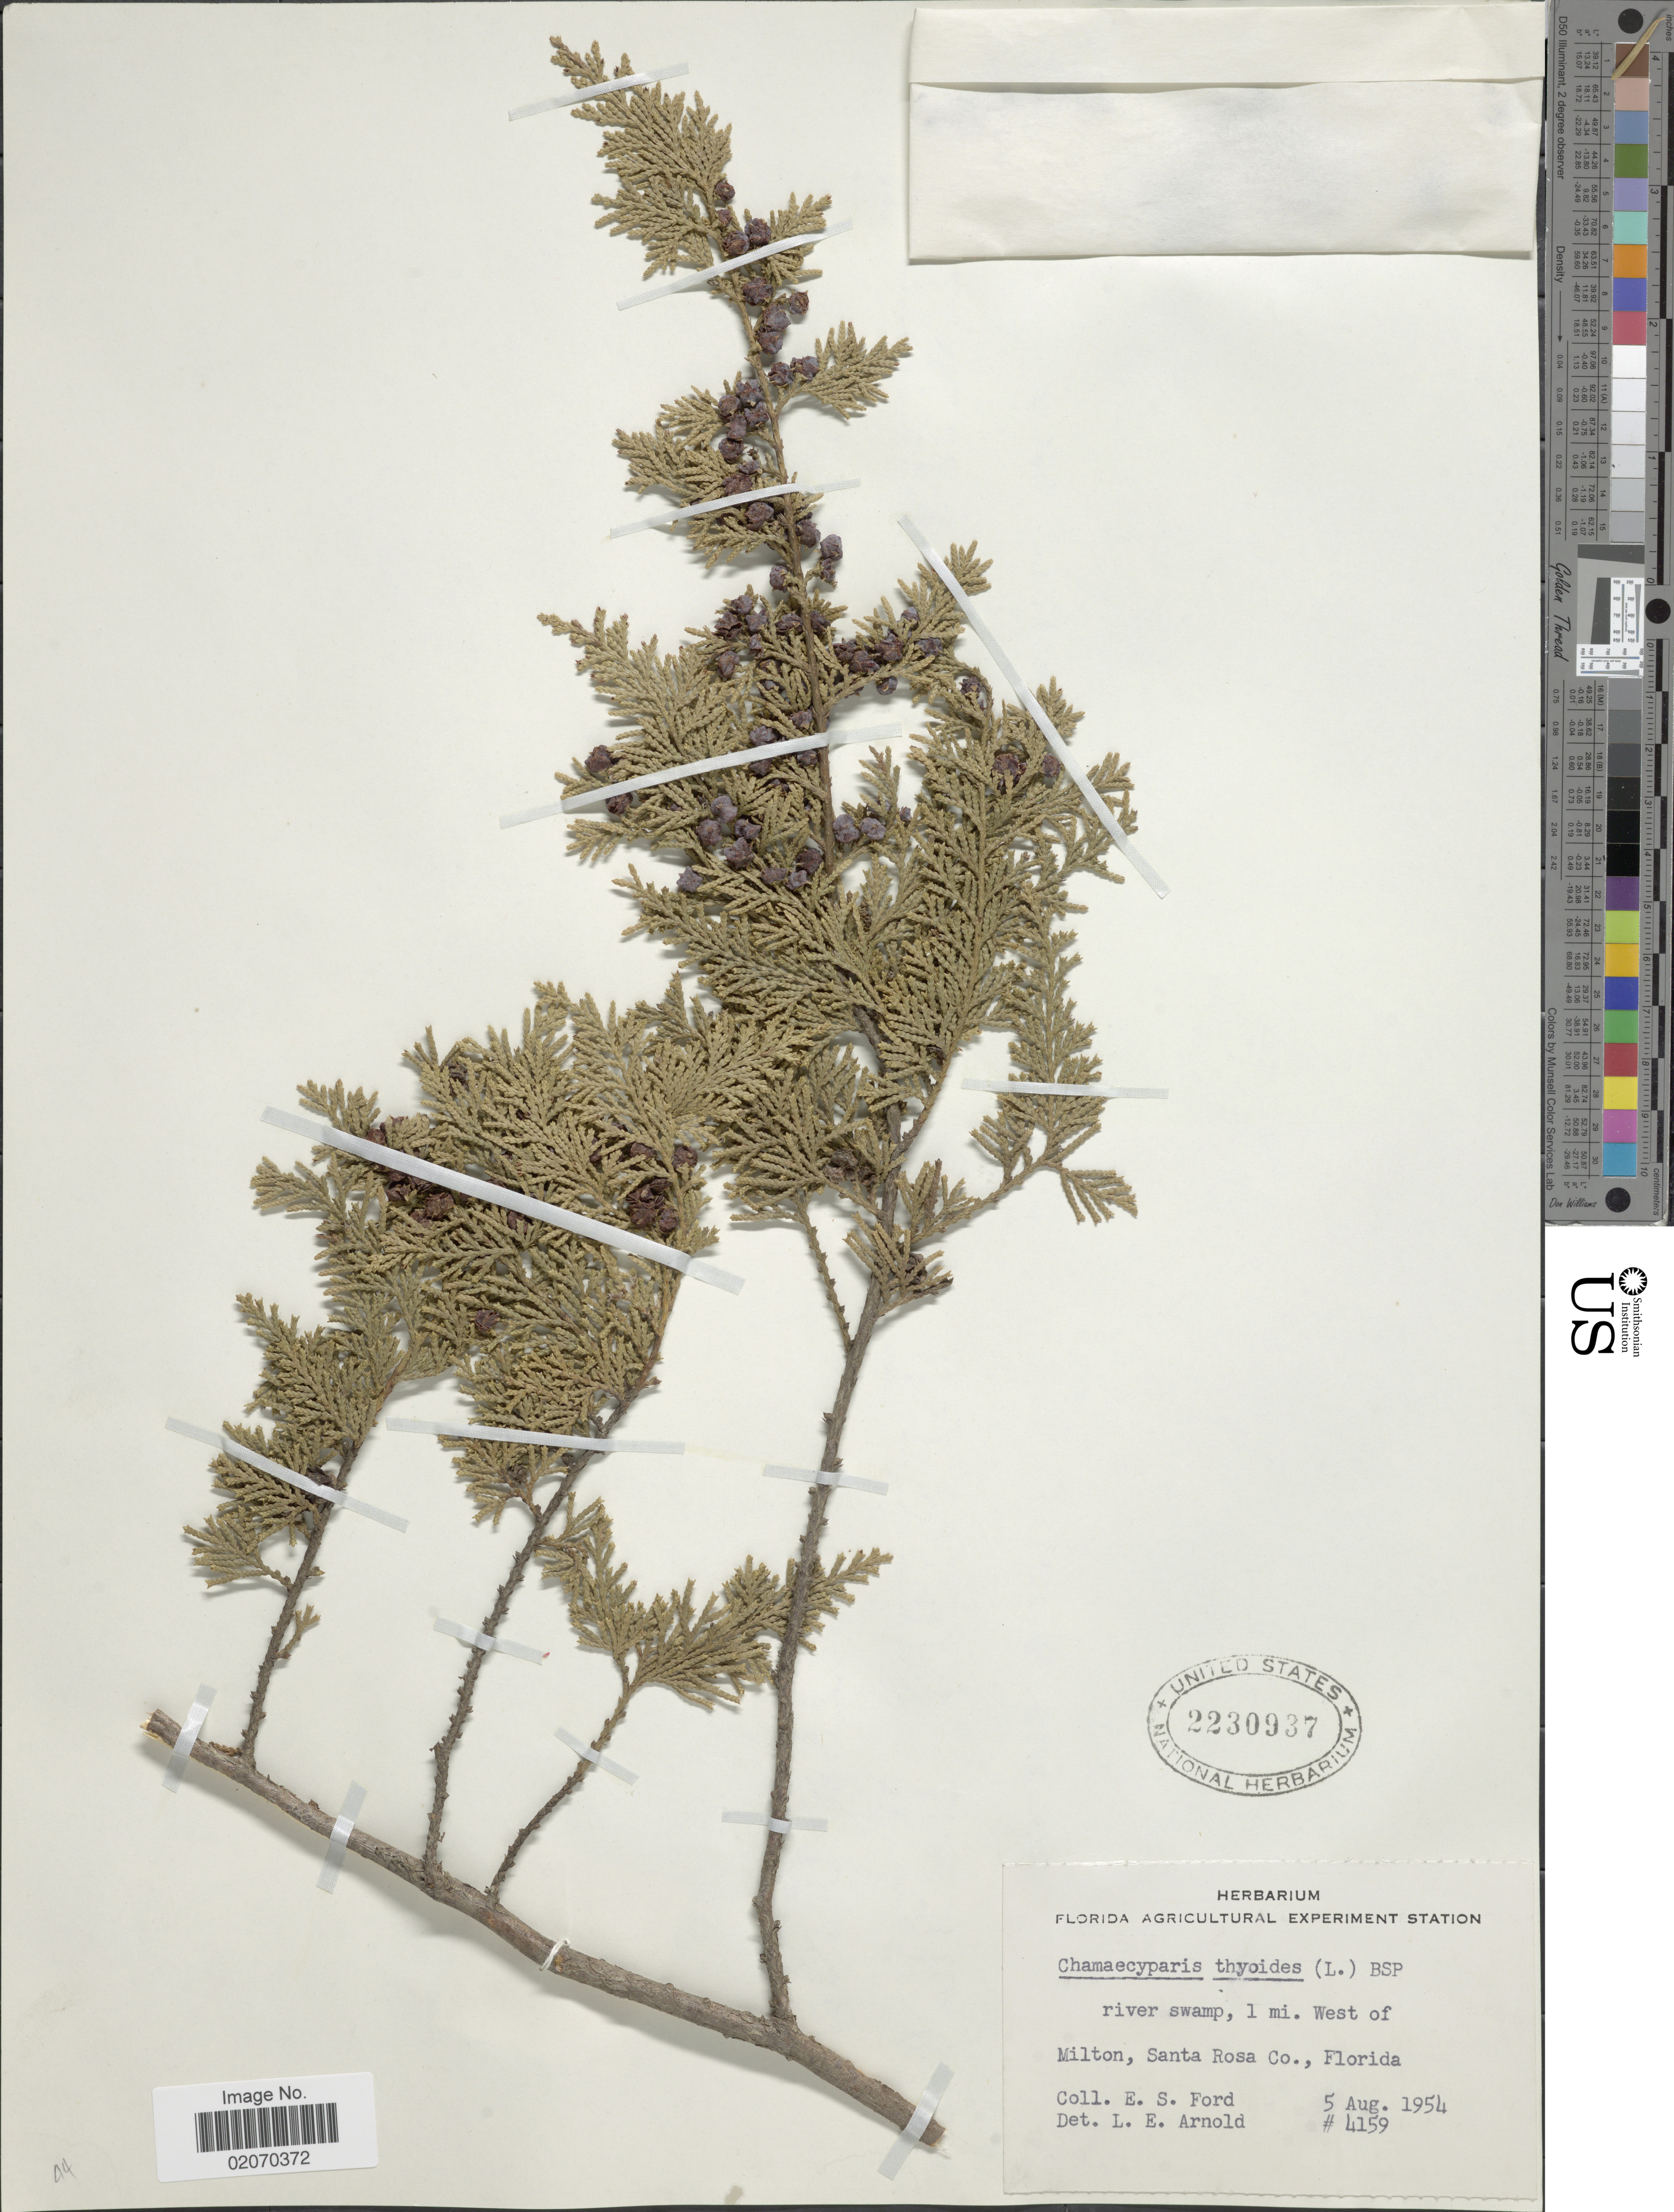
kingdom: Plantae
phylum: Tracheophyta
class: Pinopsida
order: Pinales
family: Cupressaceae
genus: Chamaecyparis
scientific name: Chamaecyparis thyoides var. henryae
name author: (H.L. Li) Little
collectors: E. Ford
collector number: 4159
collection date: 1954-08-05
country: United States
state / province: Florida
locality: Milton, Santa Rosa Co.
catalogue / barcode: US 2230937